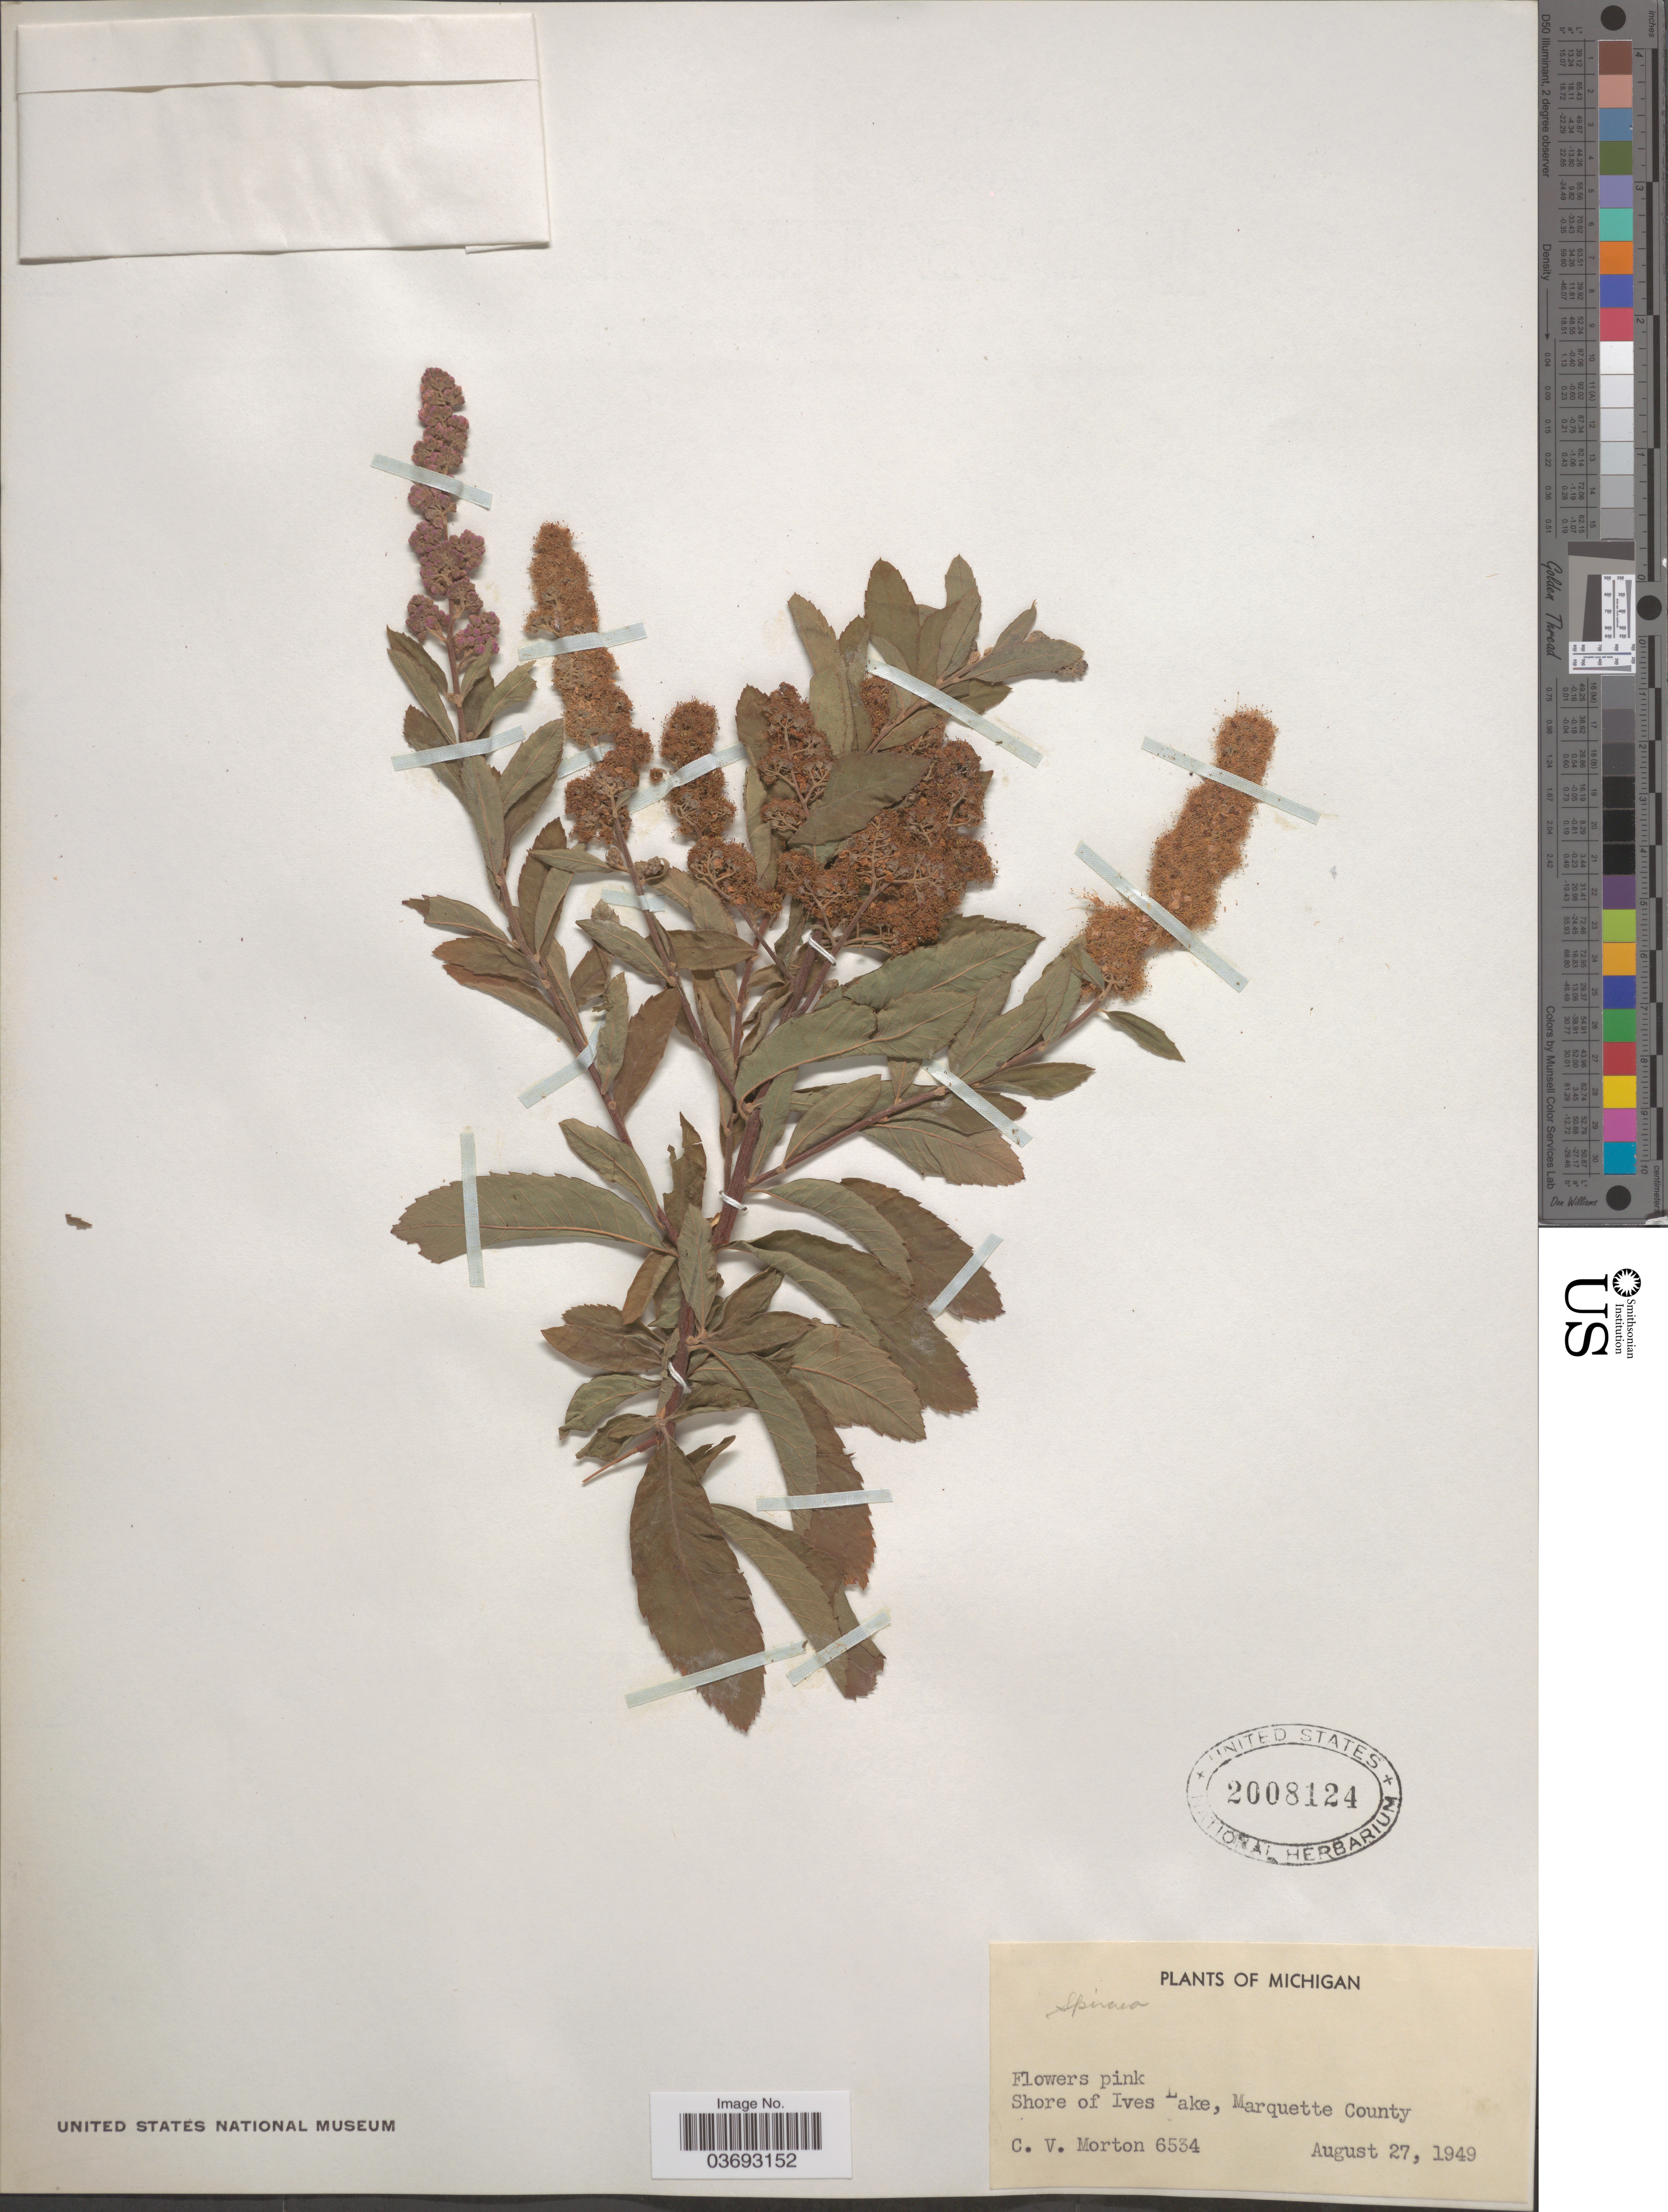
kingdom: Plantae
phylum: Tracheophyta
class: Magnoliopsida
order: Rosales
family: Rosaceae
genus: Spiraea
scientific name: Spiraea sp.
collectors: C. V. Morton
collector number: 6534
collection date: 1949-08-27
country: United States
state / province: Michigan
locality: Shore of Ives Lake, Marquette County.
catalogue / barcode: US 2008124